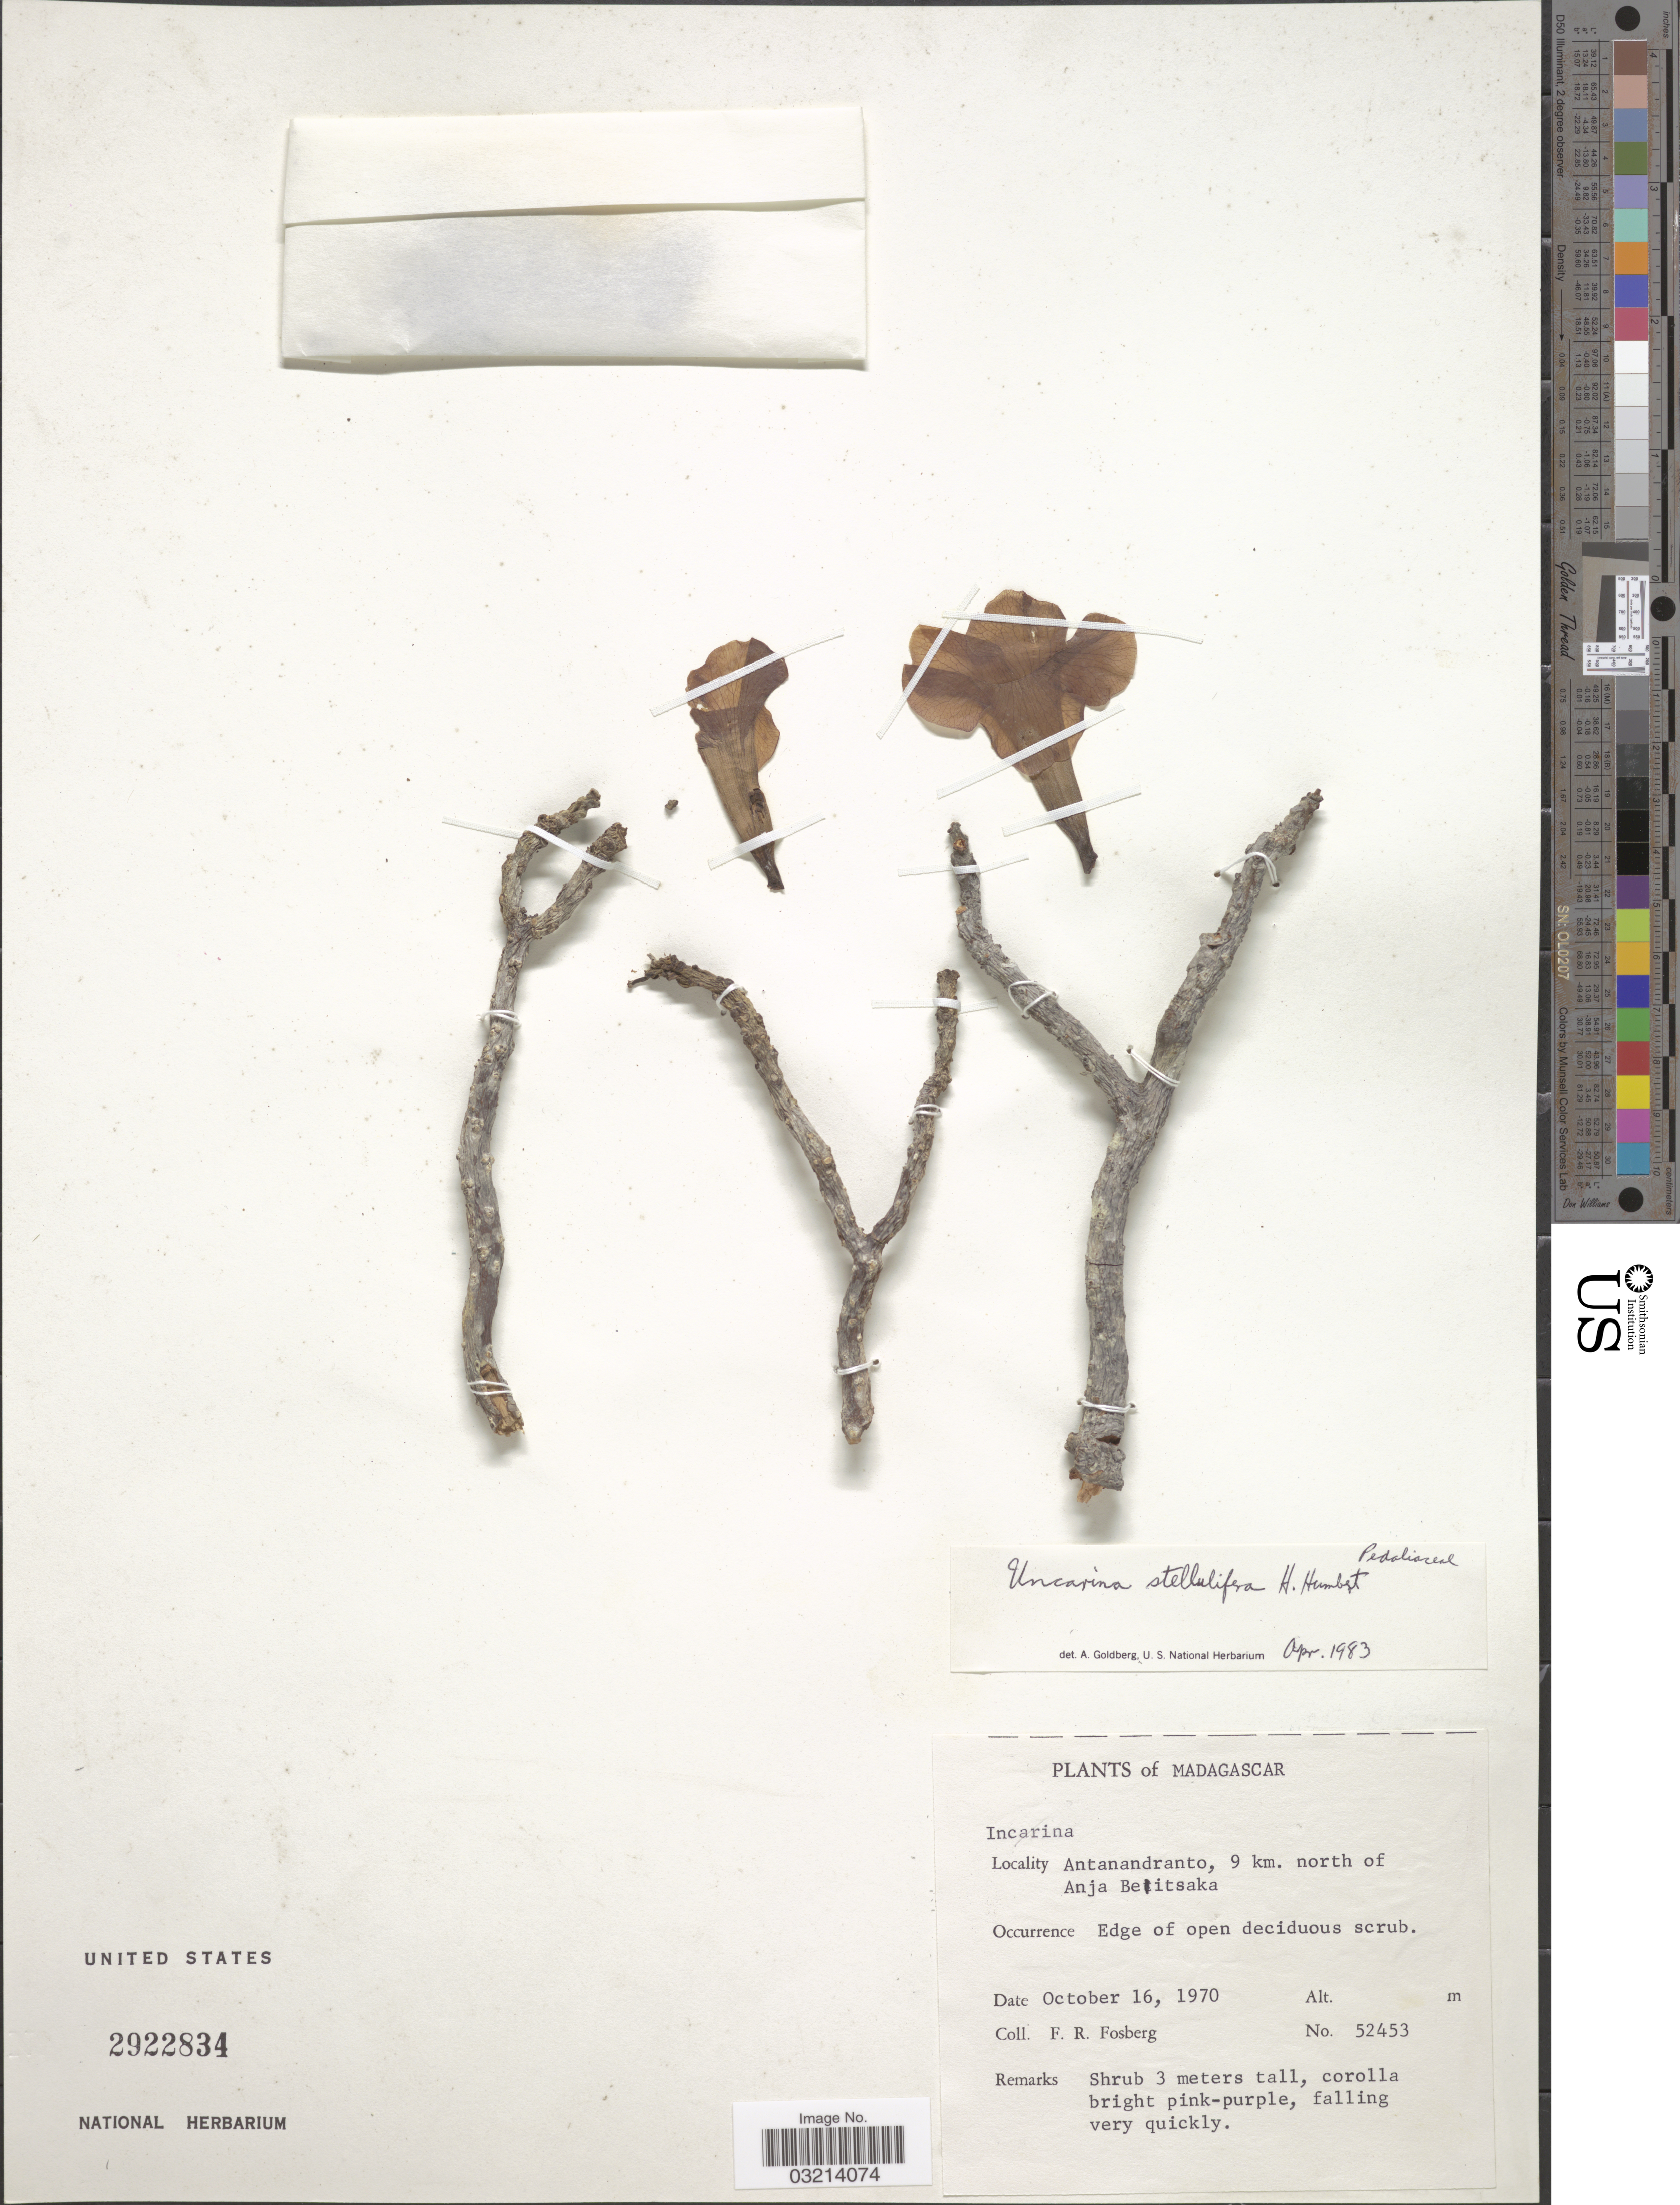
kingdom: Plantae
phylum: Tracheophyta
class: Magnoliopsida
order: Lamiales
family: Pedaliaceae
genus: Uncarina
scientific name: Uncarina stellulifera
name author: Humbert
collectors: F. R. Fosberg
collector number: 52453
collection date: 1970-10-16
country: Madagascar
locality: Antanandranto, 9 km. north of Anja Belitsaka.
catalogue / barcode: US 2922834